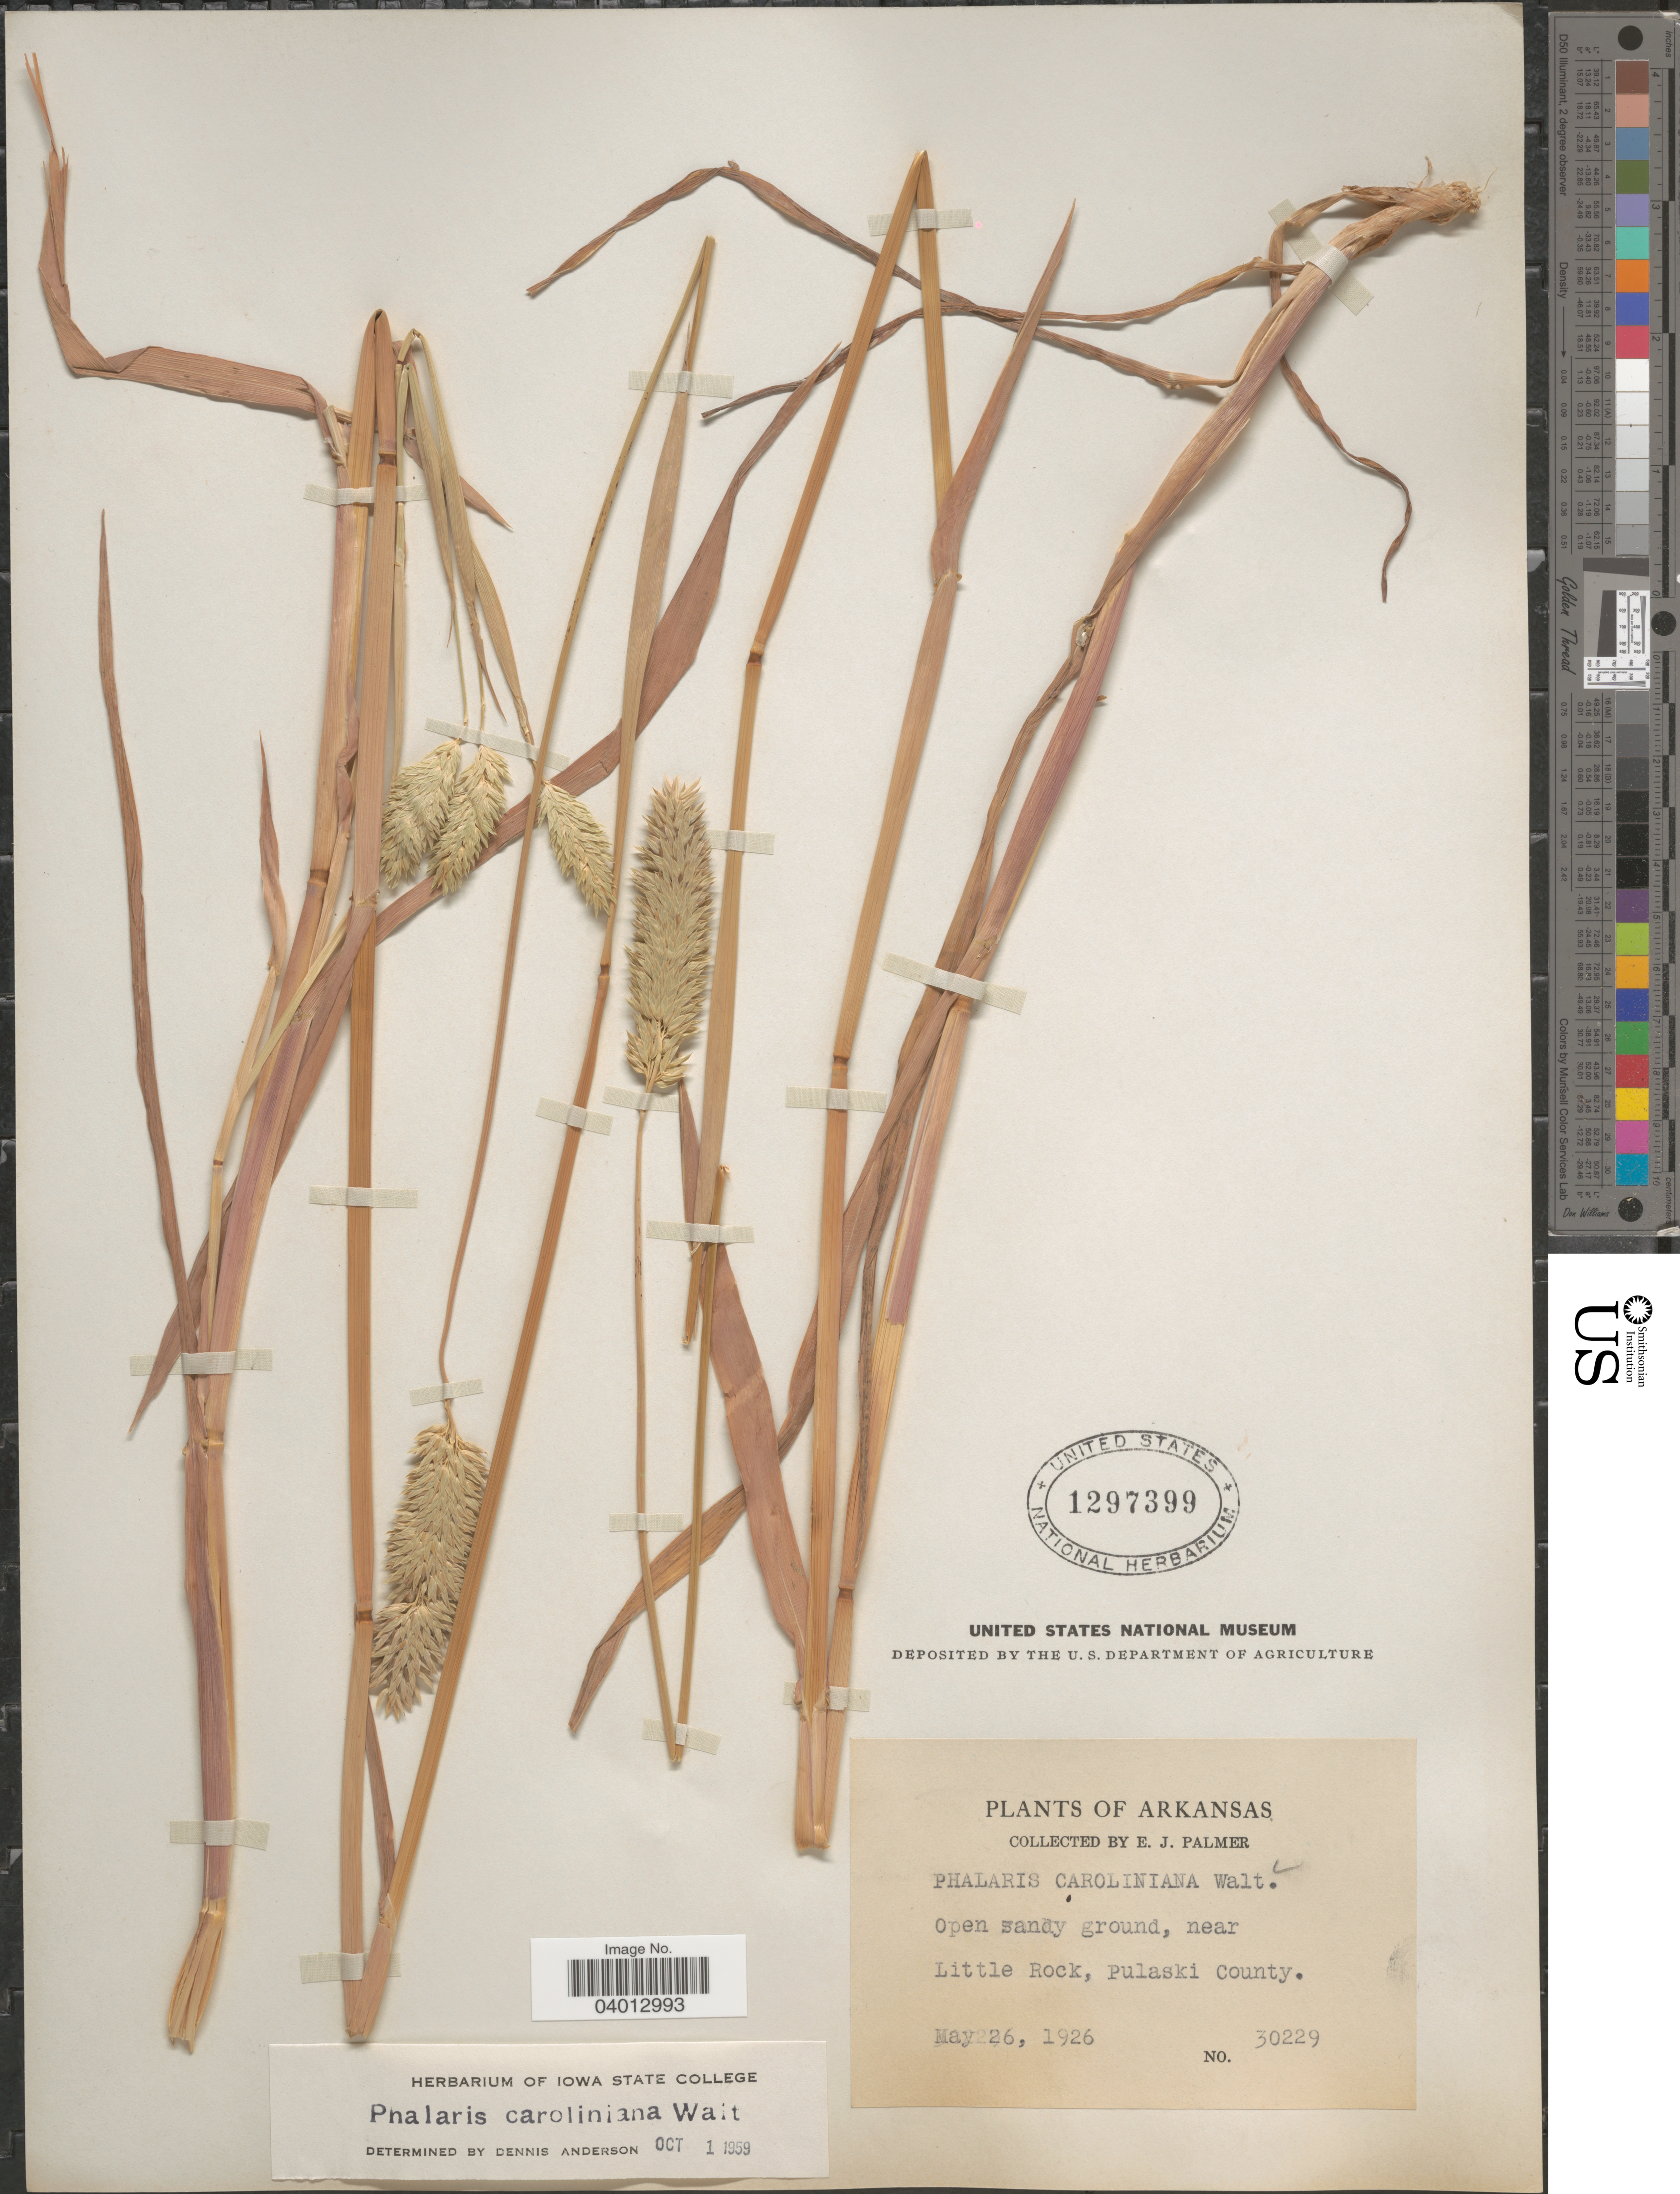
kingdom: Plantae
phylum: Tracheophyta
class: Liliopsida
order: Poales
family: Poaceae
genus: Phalaris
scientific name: Phalaris caroliniana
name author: Walter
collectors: E. J. Palmer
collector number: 30229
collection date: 1926-05-26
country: United States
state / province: Arkansas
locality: Near Little Rock, Pulaski County.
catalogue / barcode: US 1297399